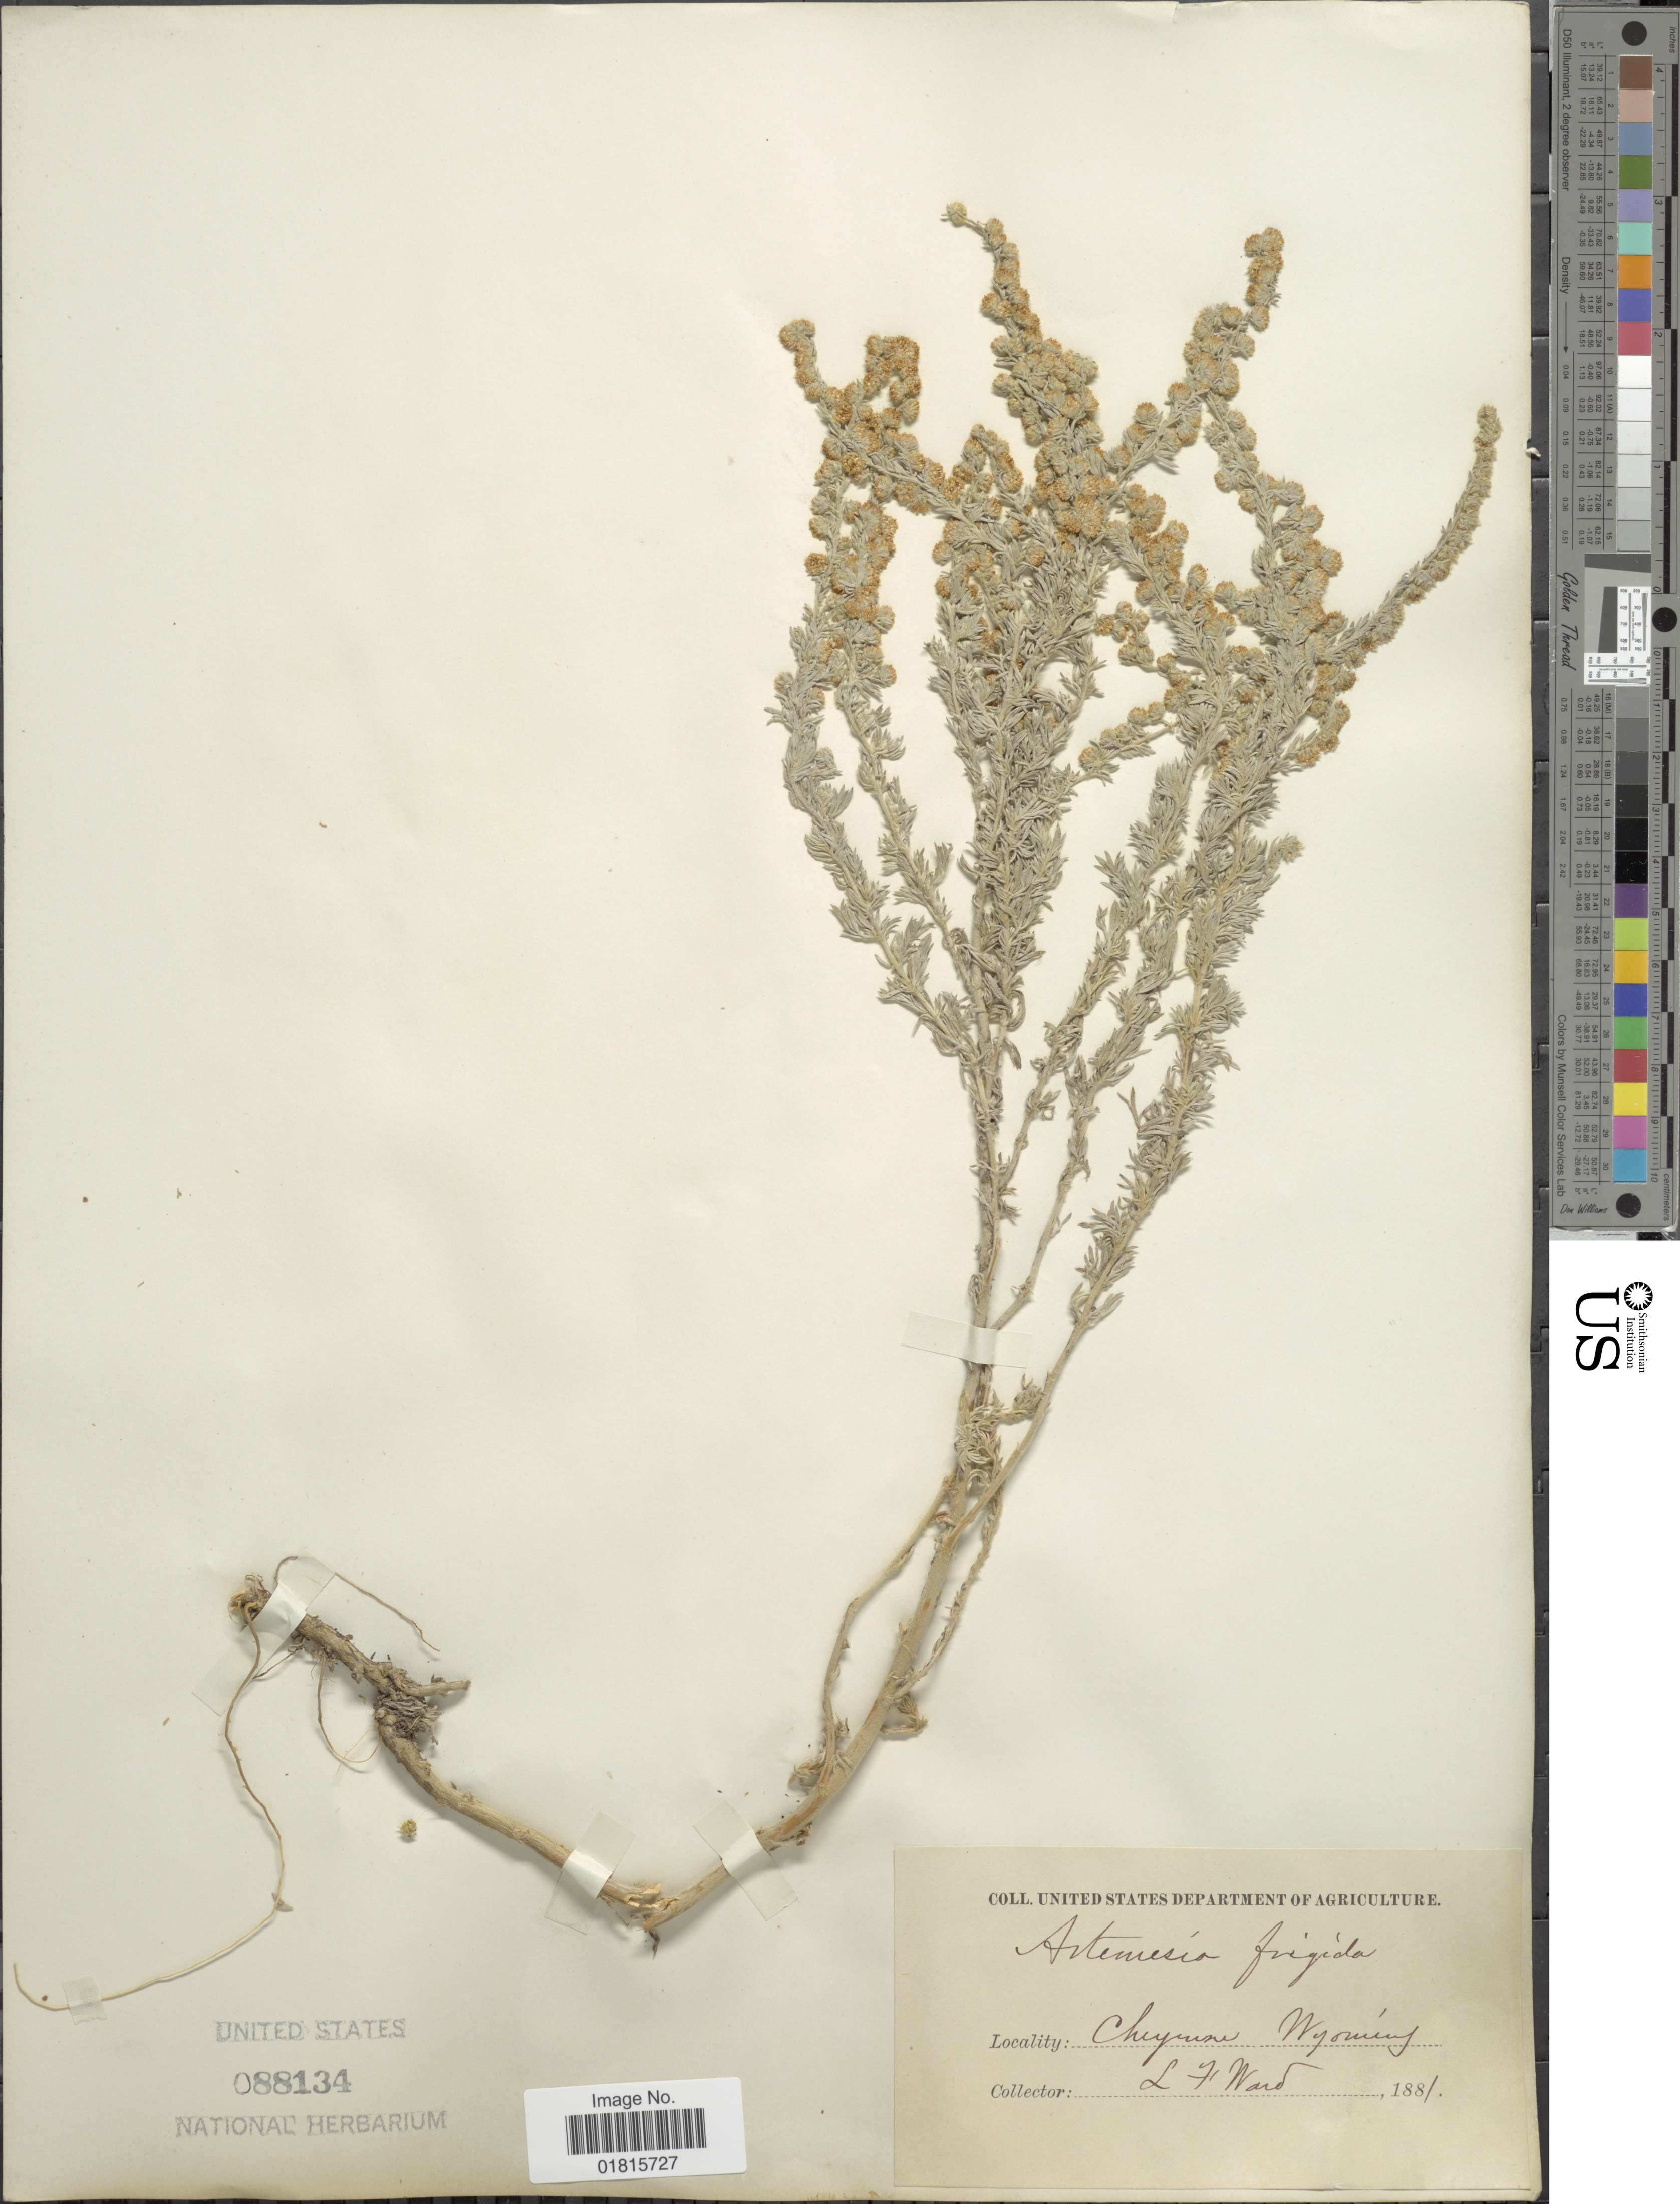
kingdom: Plantae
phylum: Tracheophyta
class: Magnoliopsida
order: Asterales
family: Asteraceae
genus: Artemisia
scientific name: Artemisia frigida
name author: Willd.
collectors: L. Ward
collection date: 1881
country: United States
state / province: Wyoming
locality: Cheyenne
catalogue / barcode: US 88134